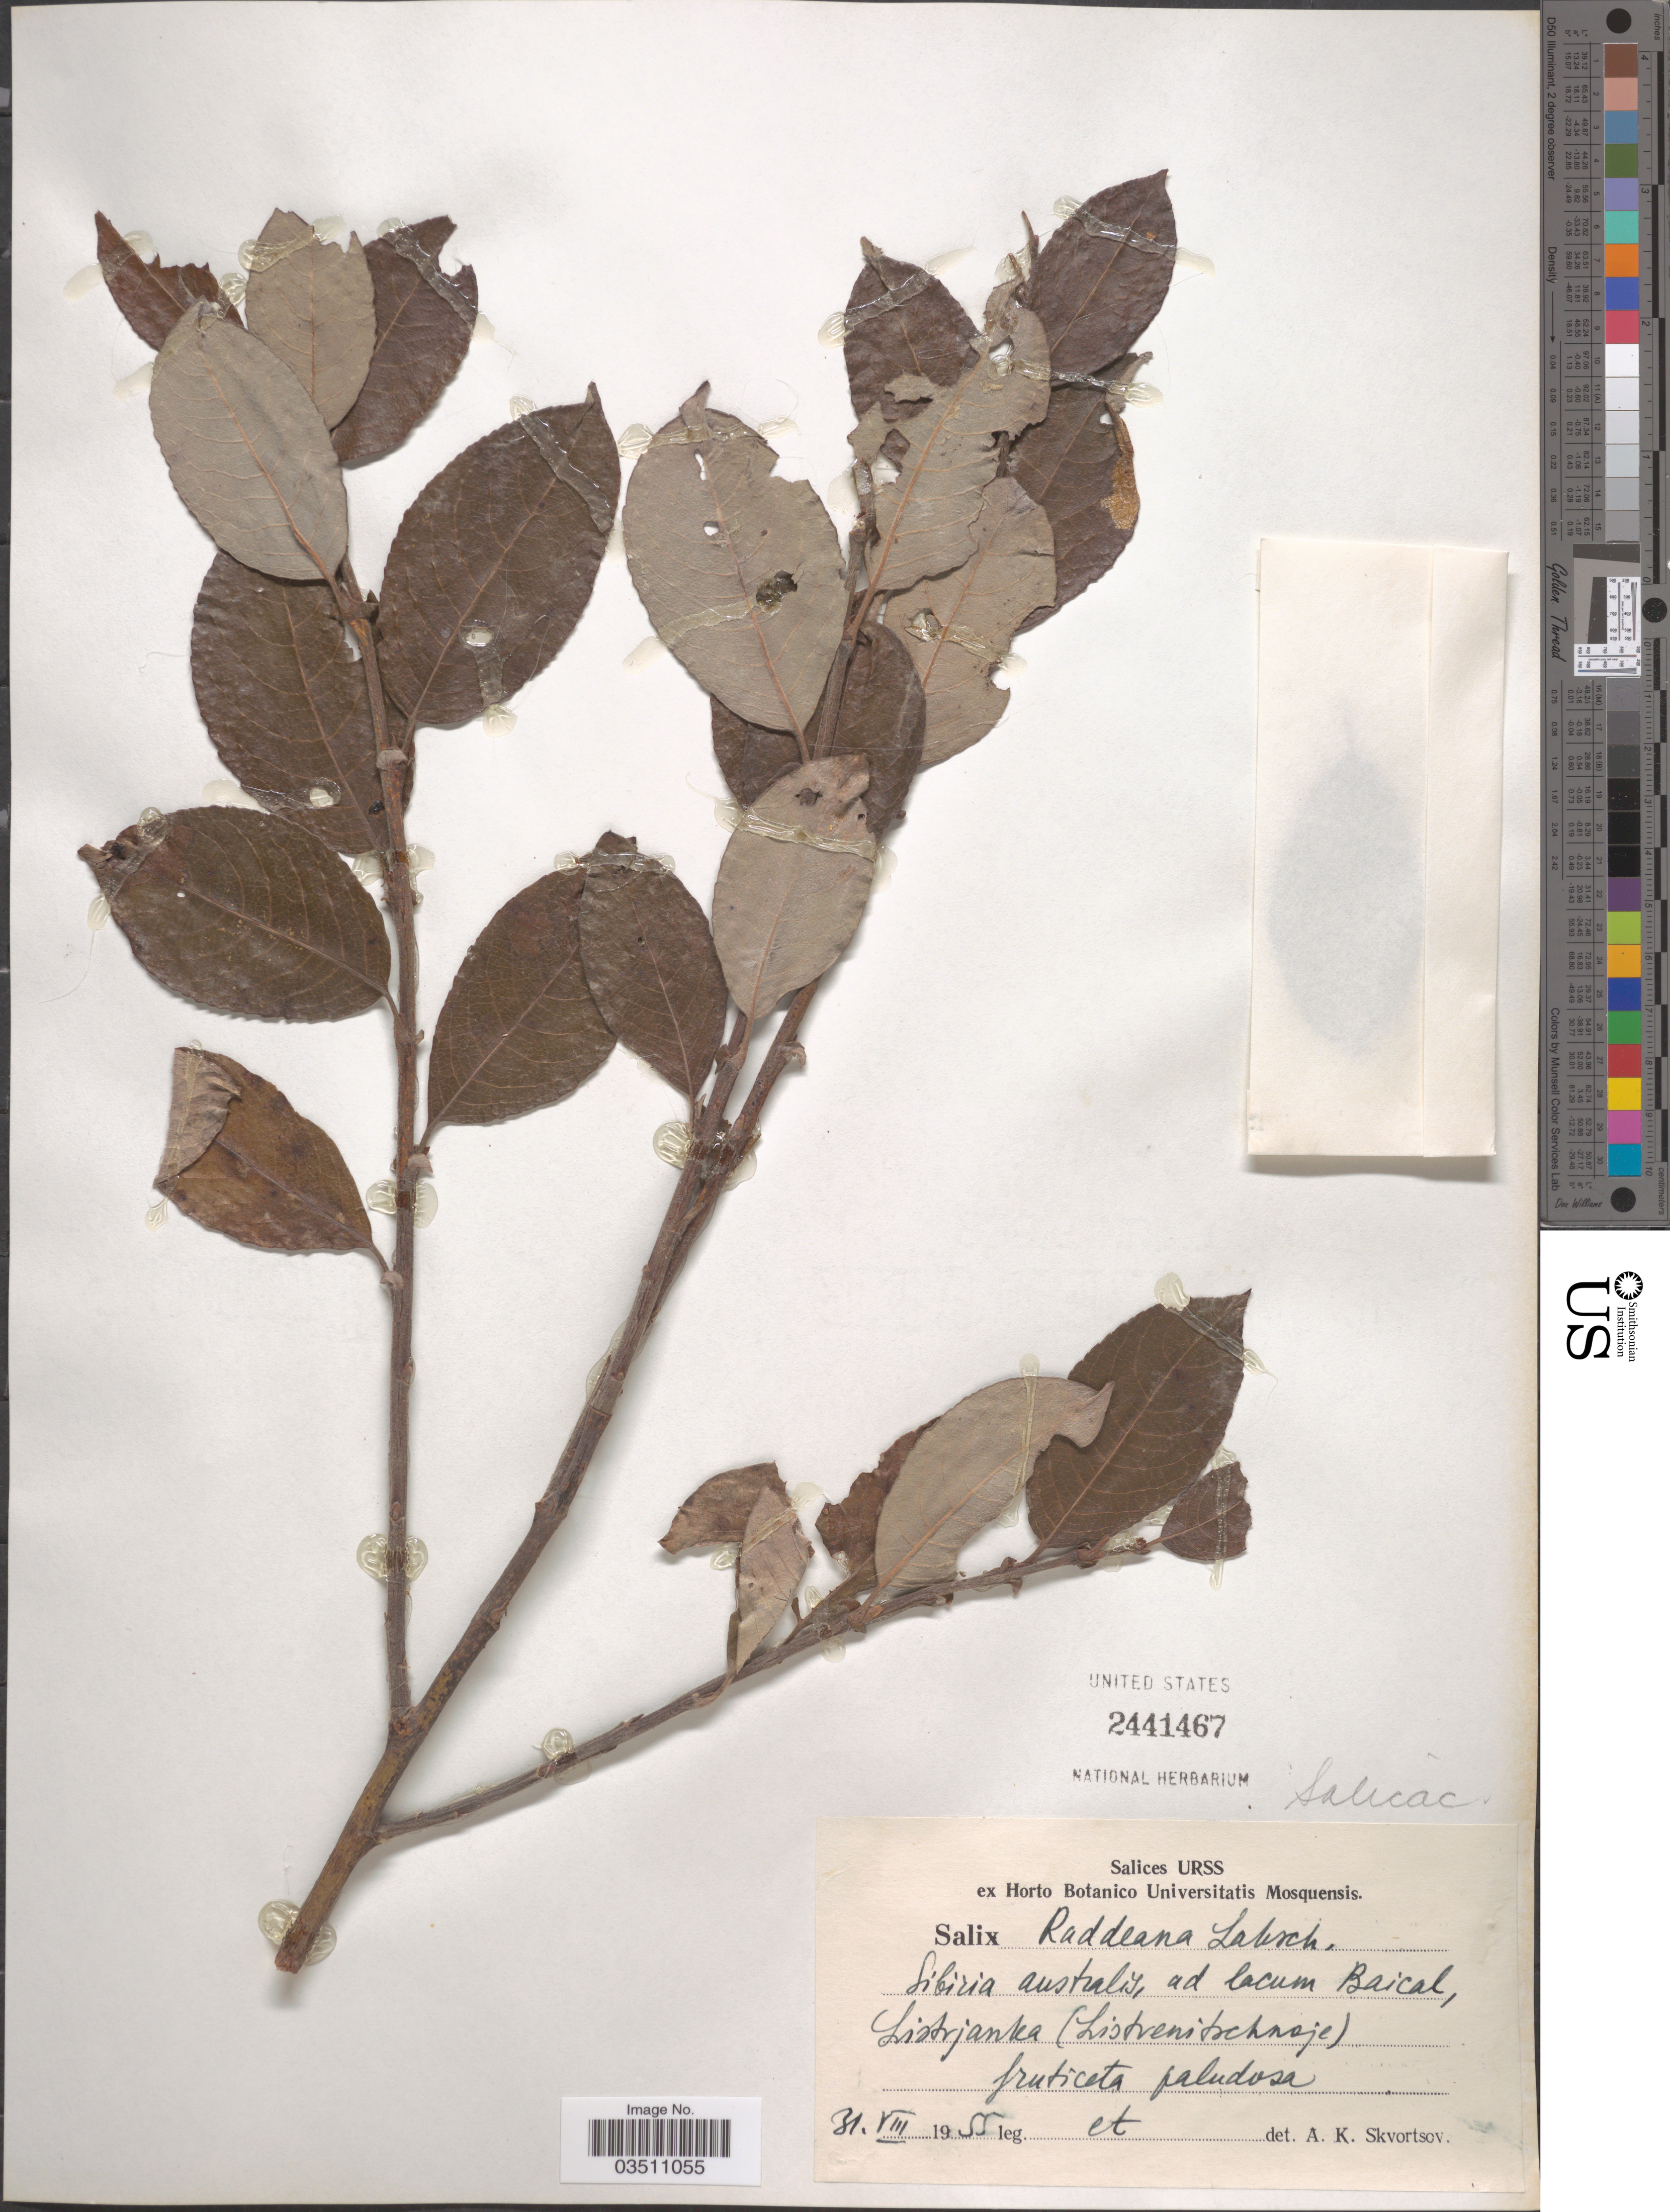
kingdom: Plantae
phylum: Tracheophyta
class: Magnoliopsida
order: Malpighiales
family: Salicaceae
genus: Salix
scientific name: Salix raddeana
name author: Laksch. ex Nasarow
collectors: A. K. Skvortsov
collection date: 1955-08-31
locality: Sibiria australis, ad lacum Baical, Listrjanka (Listrenitschnoje).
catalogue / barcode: US 2441467